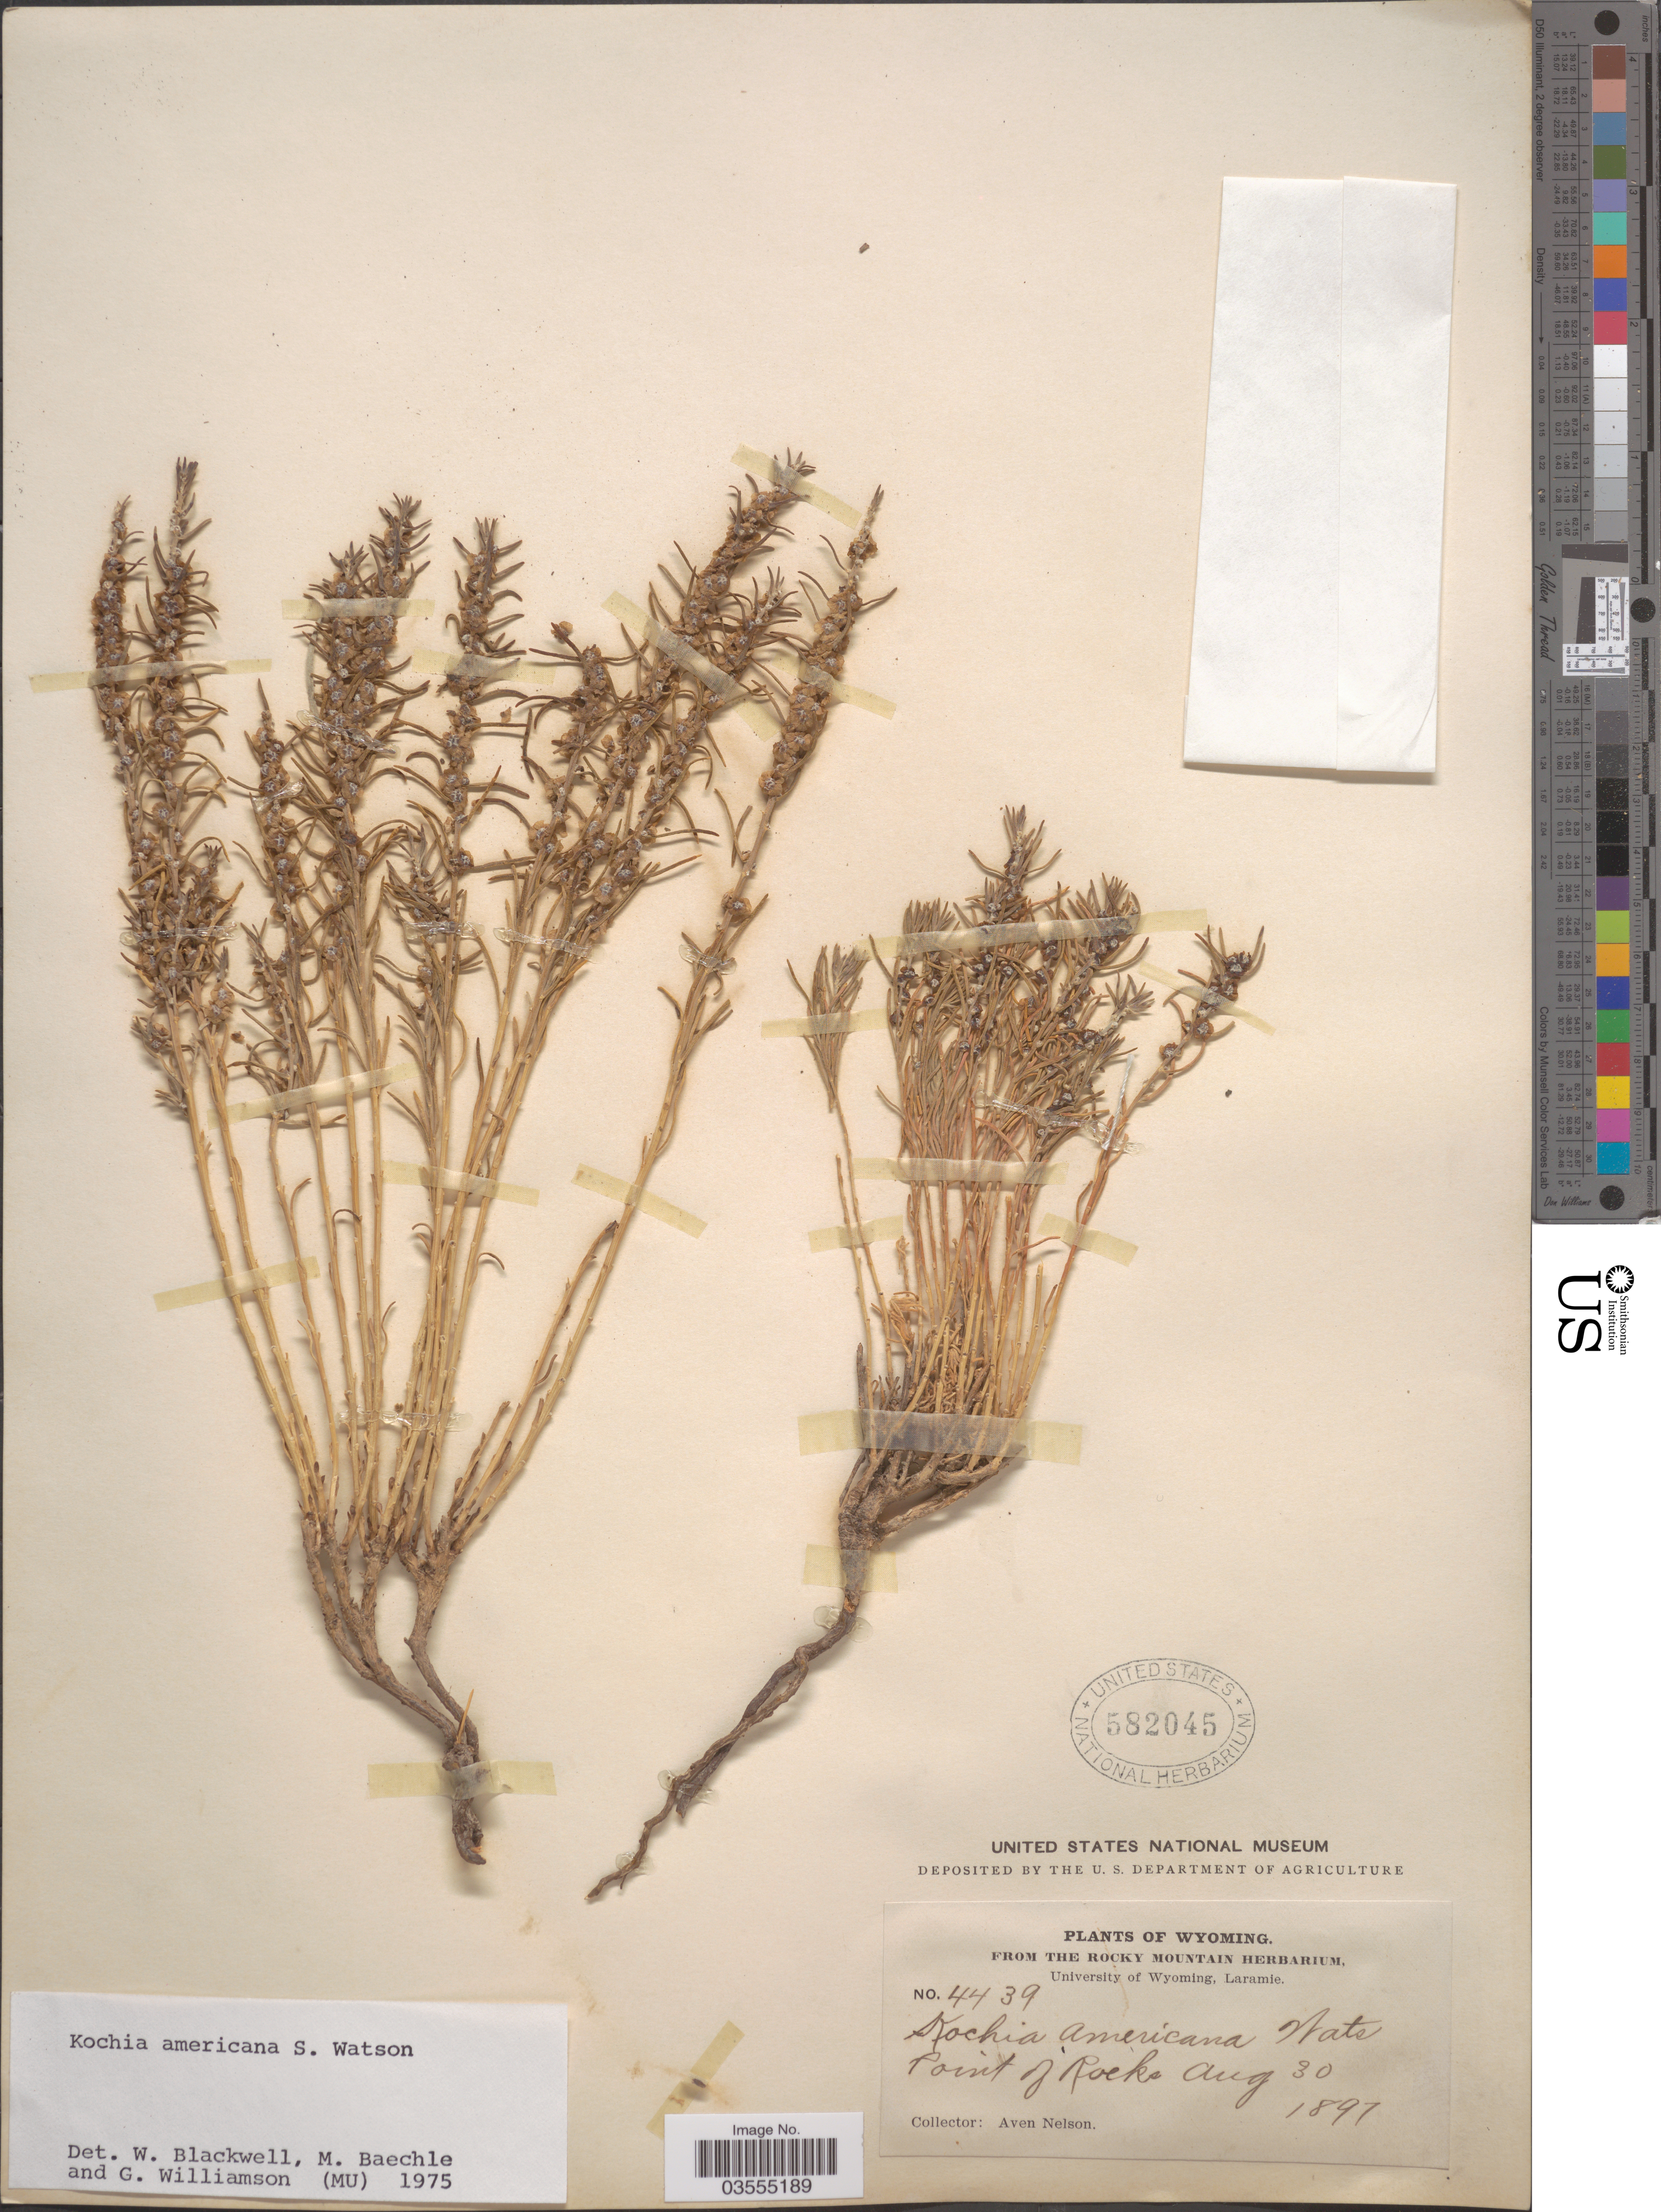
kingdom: Plantae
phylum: Tracheophyta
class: Magnoliopsida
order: Caryophyllales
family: Amaranthaceae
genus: Neokochia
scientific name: Neokochia americana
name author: (S. Watson) G.L. Chu & S.C. Sand.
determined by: U.S. National Herbarium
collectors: A. Nelson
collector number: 4439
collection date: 1897-08-30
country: United States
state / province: Wyoming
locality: Point of Rocks.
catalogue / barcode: US 582045